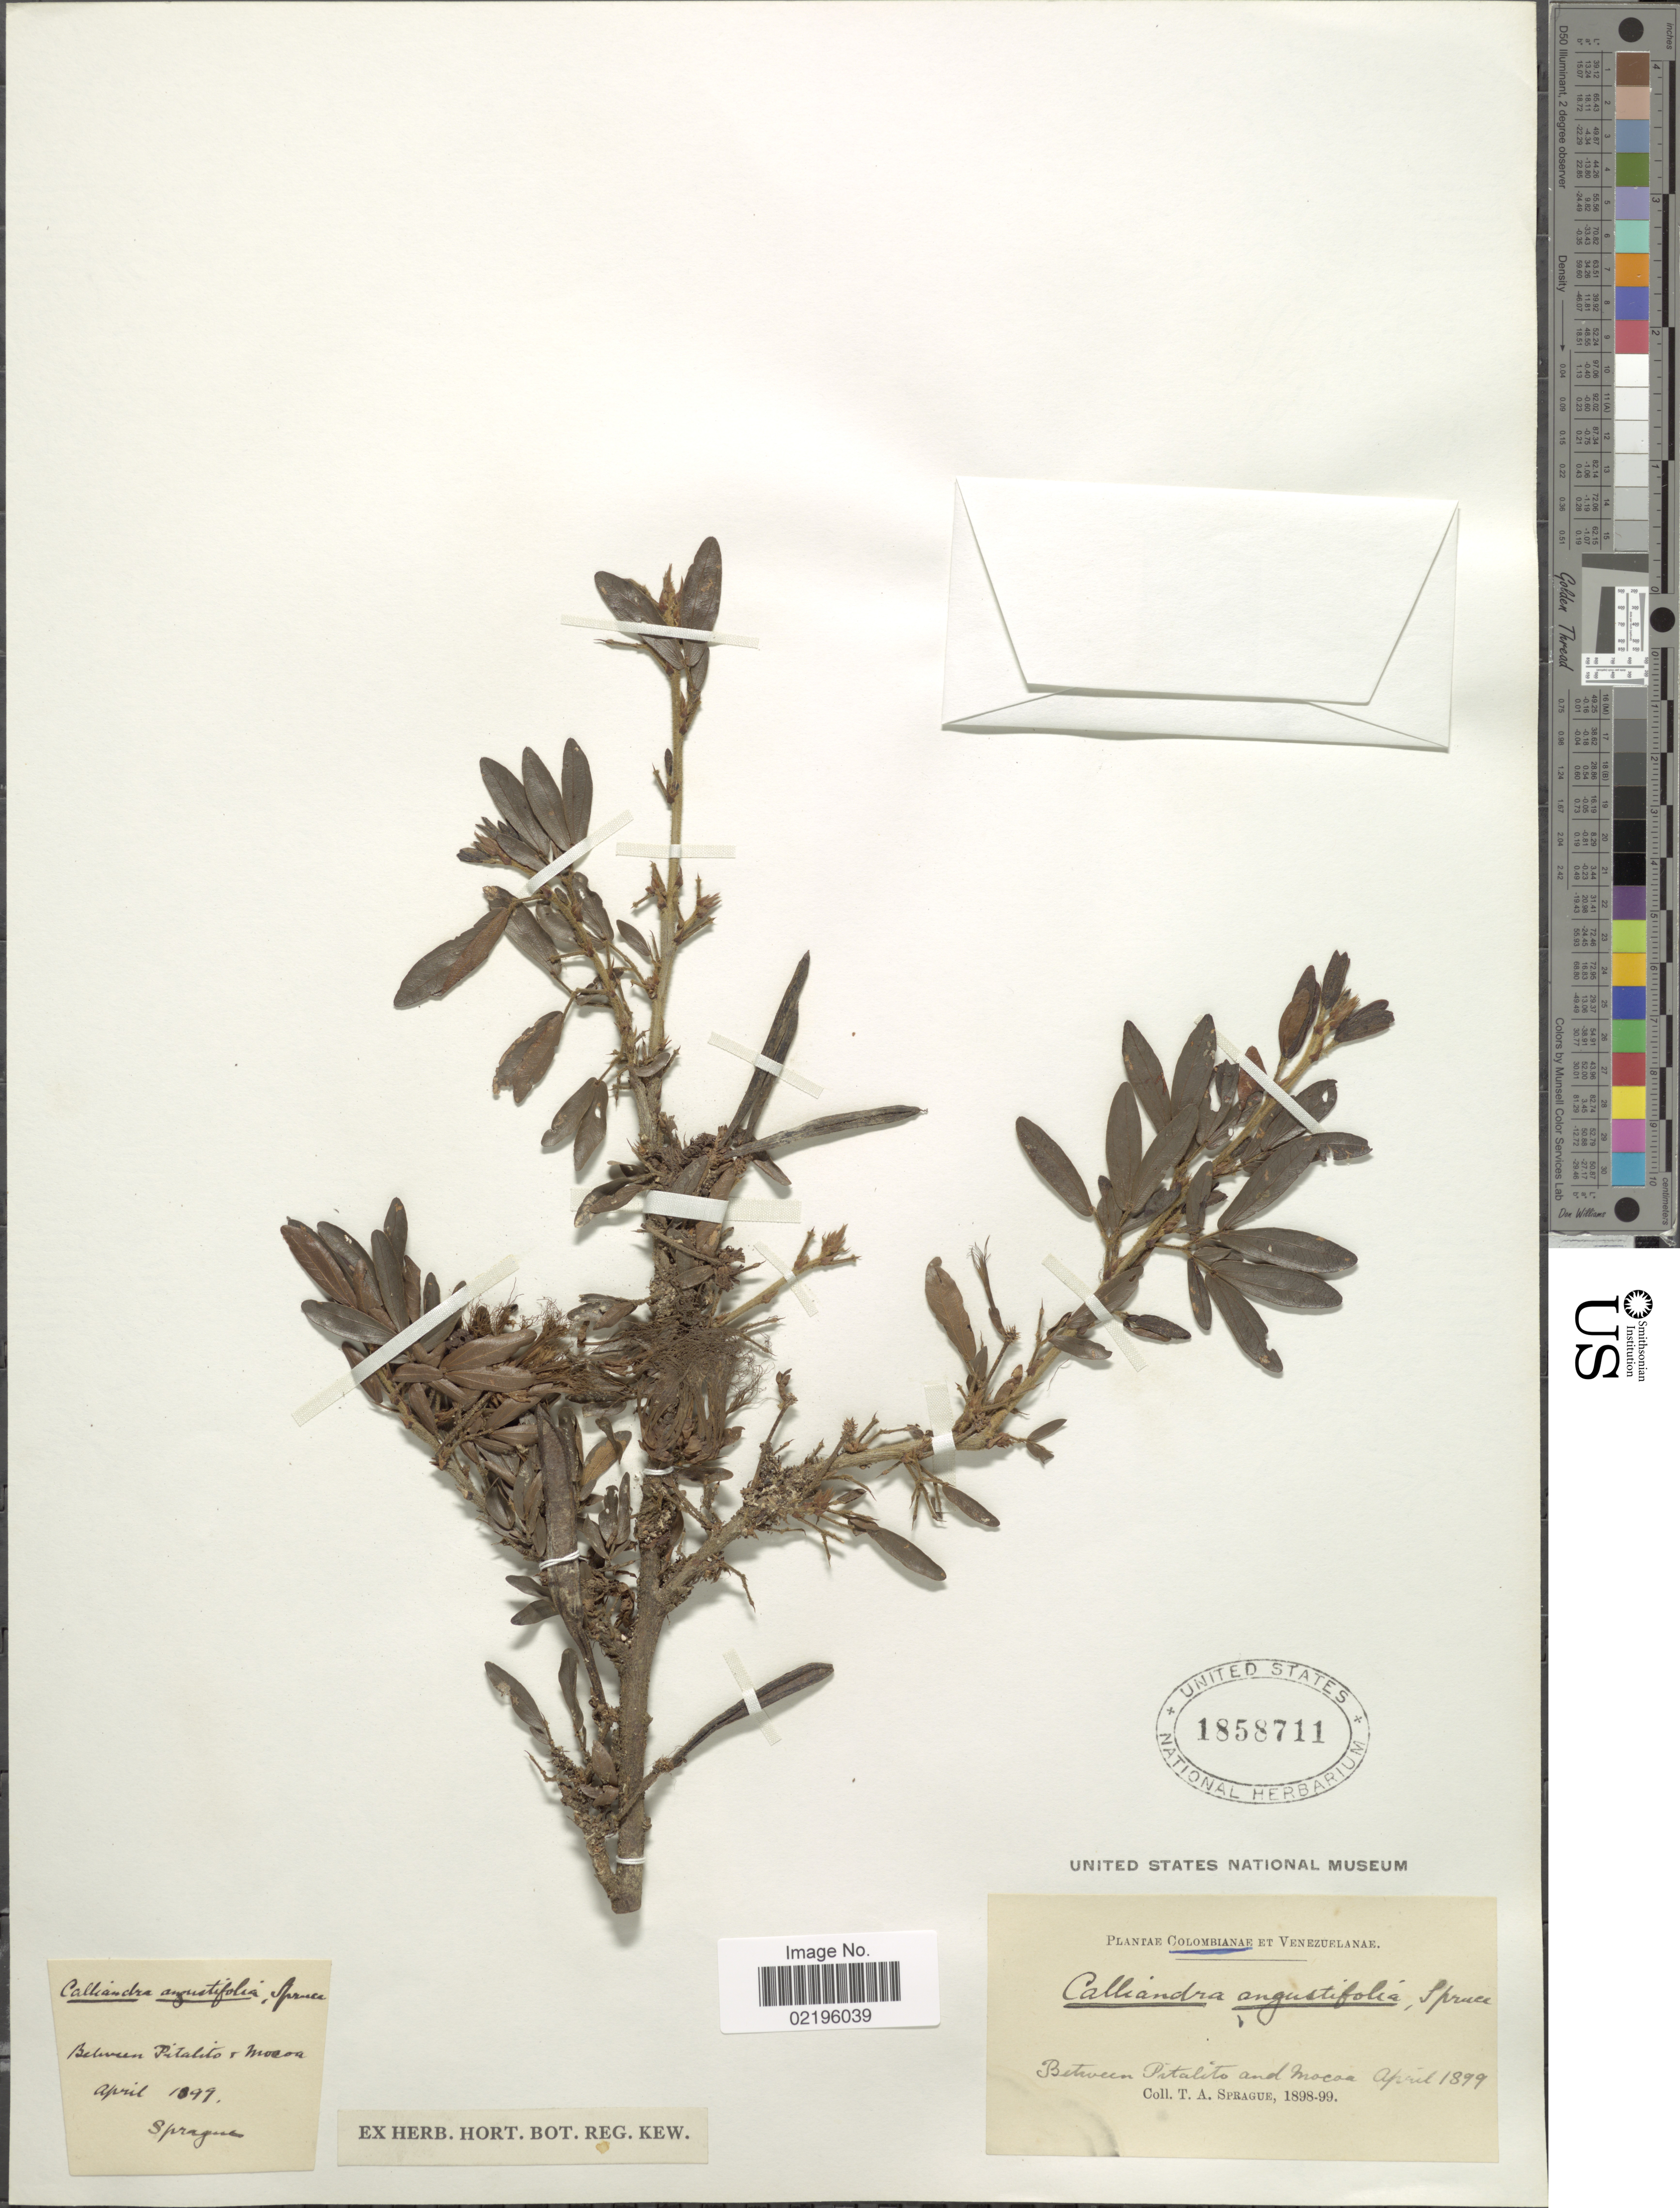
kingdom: Plantae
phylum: Tracheophyta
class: Magnoliopsida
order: Fabales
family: Fabaceae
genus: Calliandra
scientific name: Calliandra angustifolia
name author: Spruce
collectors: T. A. Sprague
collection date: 1899-04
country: Colombia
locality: Between Pitalito and Mocoa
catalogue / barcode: US 1858711